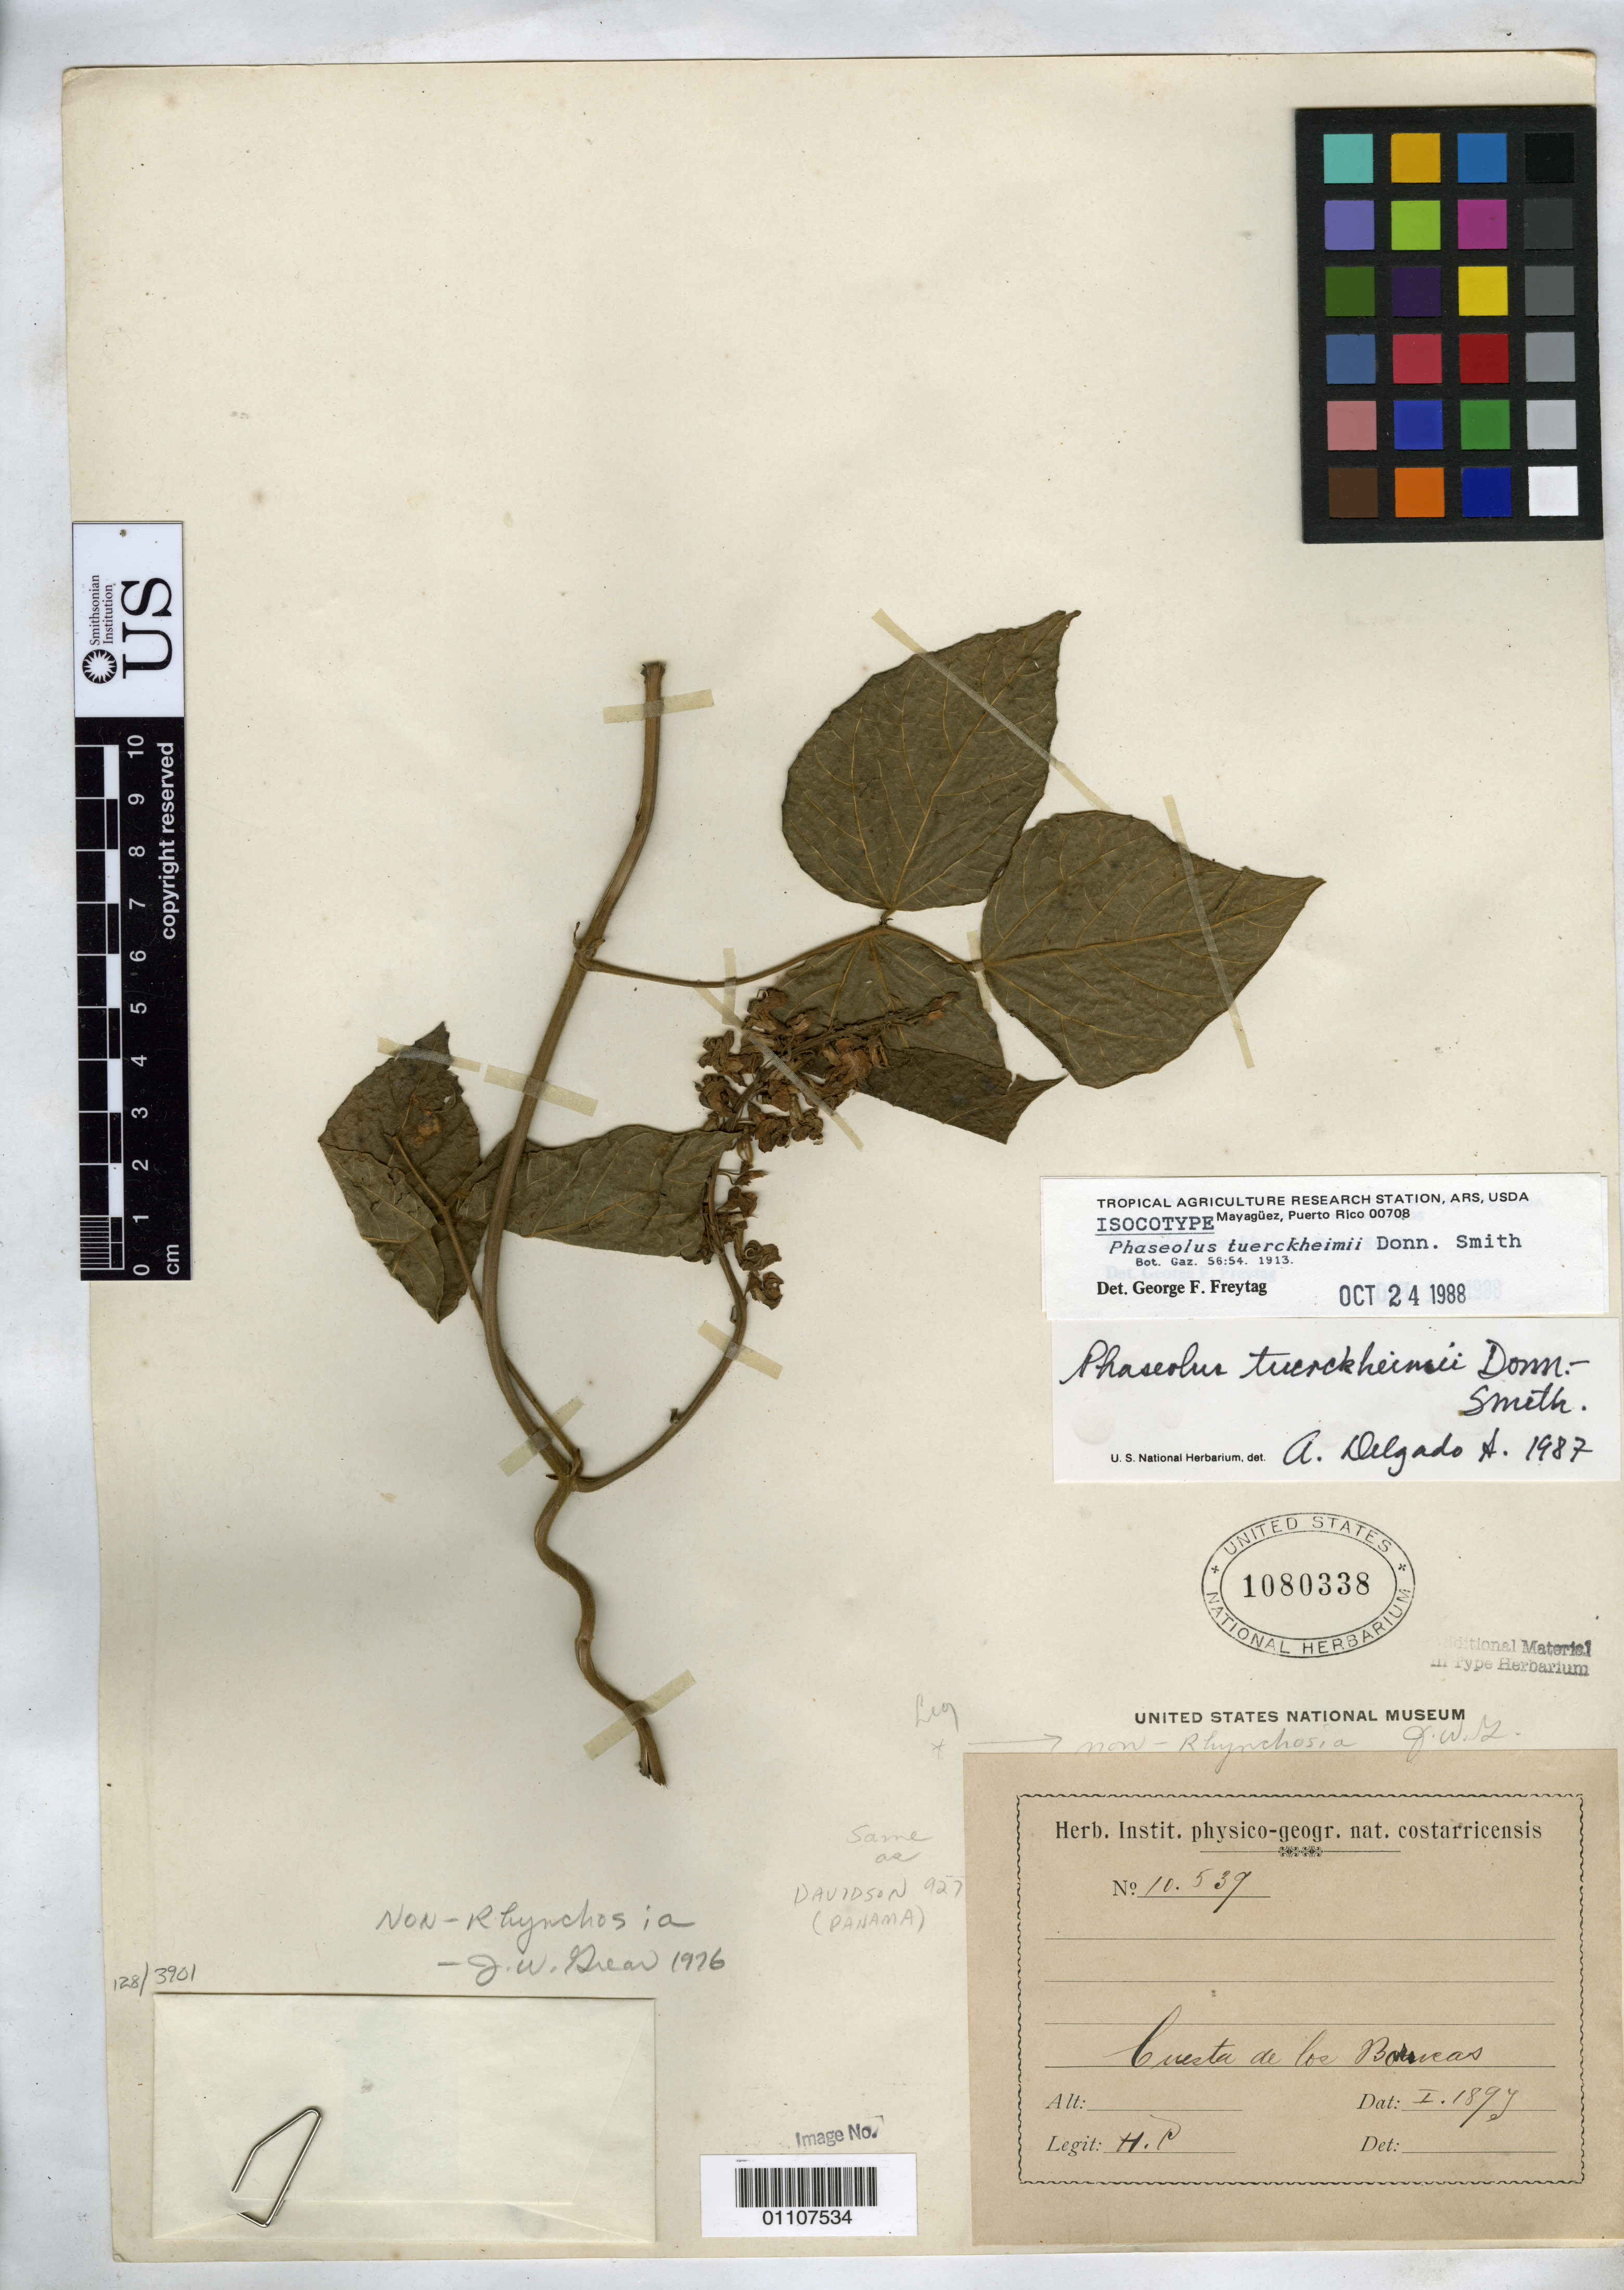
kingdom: Plantae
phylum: Tracheophyta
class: Magnoliopsida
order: Fabales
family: Fabaceae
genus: Phaseolus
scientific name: Phaseolus tuerckheimii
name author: Donn. Sm.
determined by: Delgado, A. A. de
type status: Syntype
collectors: H. F. Pittier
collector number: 10.539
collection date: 1897-01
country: Costa Rica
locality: Cuesta de los Borucas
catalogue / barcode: US 1080338